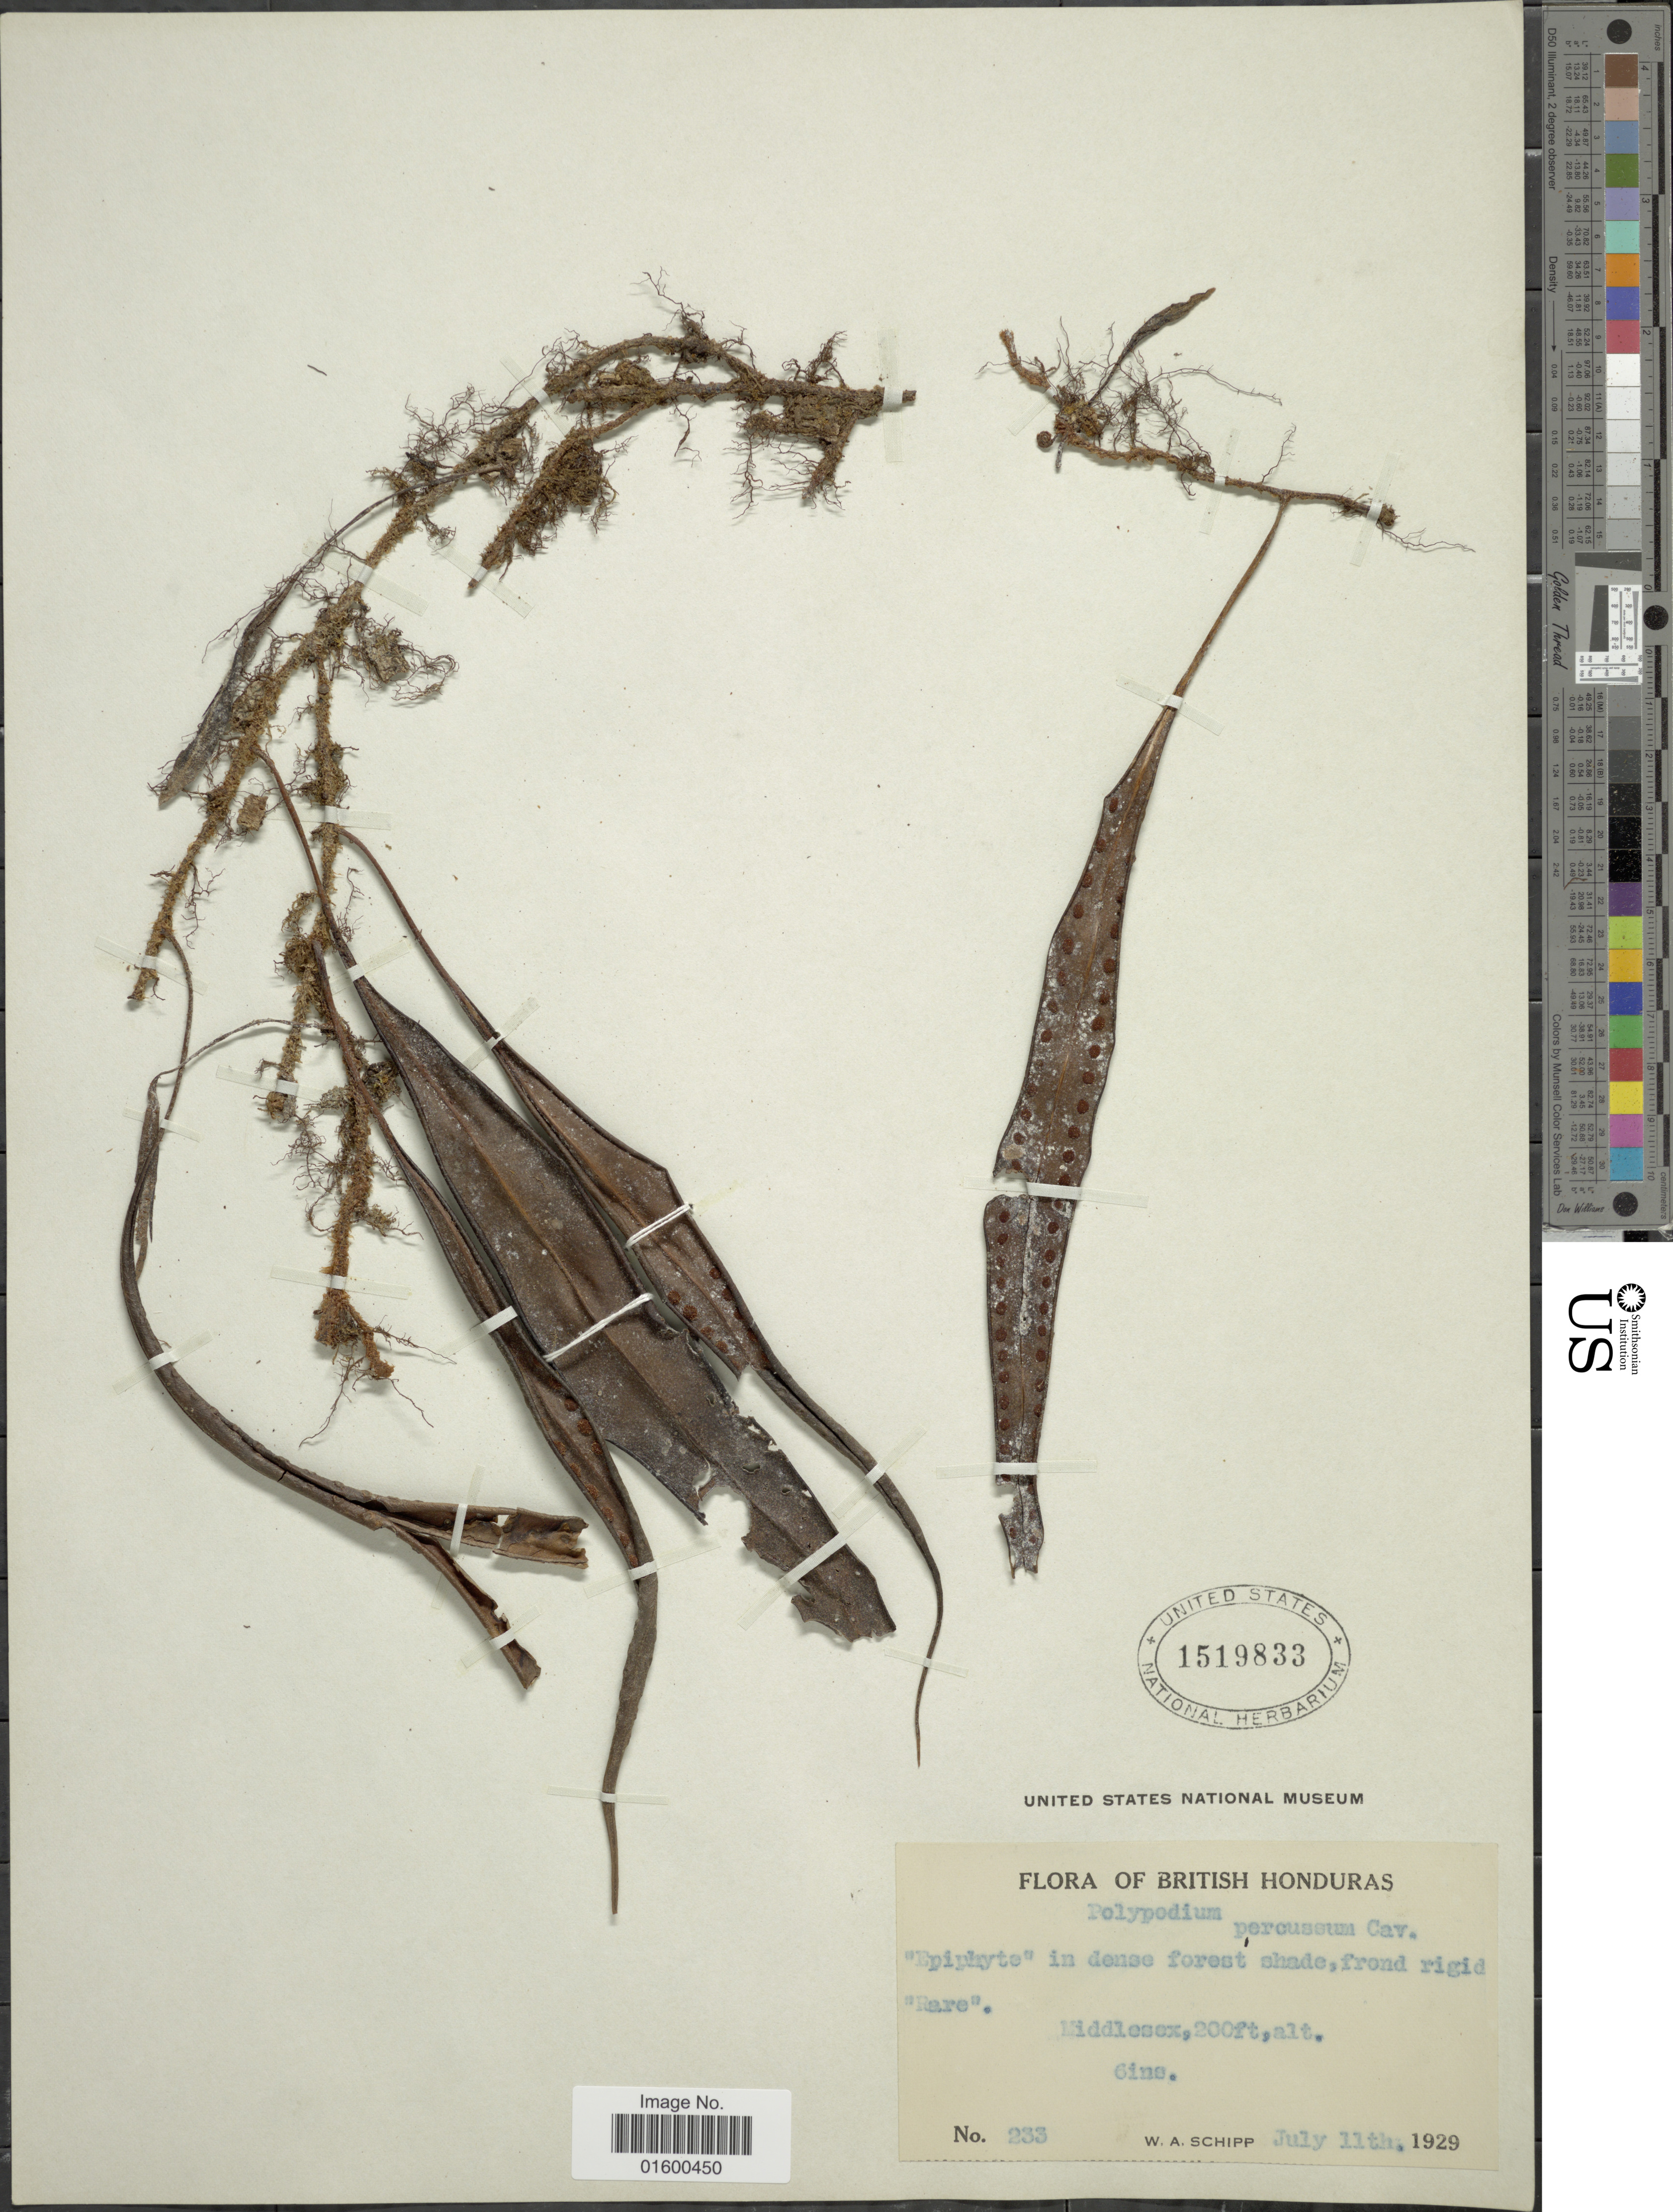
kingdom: Plantae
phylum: Tracheophyta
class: Polypodiopsida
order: Polypodiales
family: Polypodiaceae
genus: Microgramma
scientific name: Microgramma percussa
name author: (Cav.) de la Sota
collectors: W. Schipp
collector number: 233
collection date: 1929-07-11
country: Belize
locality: British Honduras, Middlesex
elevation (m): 61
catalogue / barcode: US 1519833